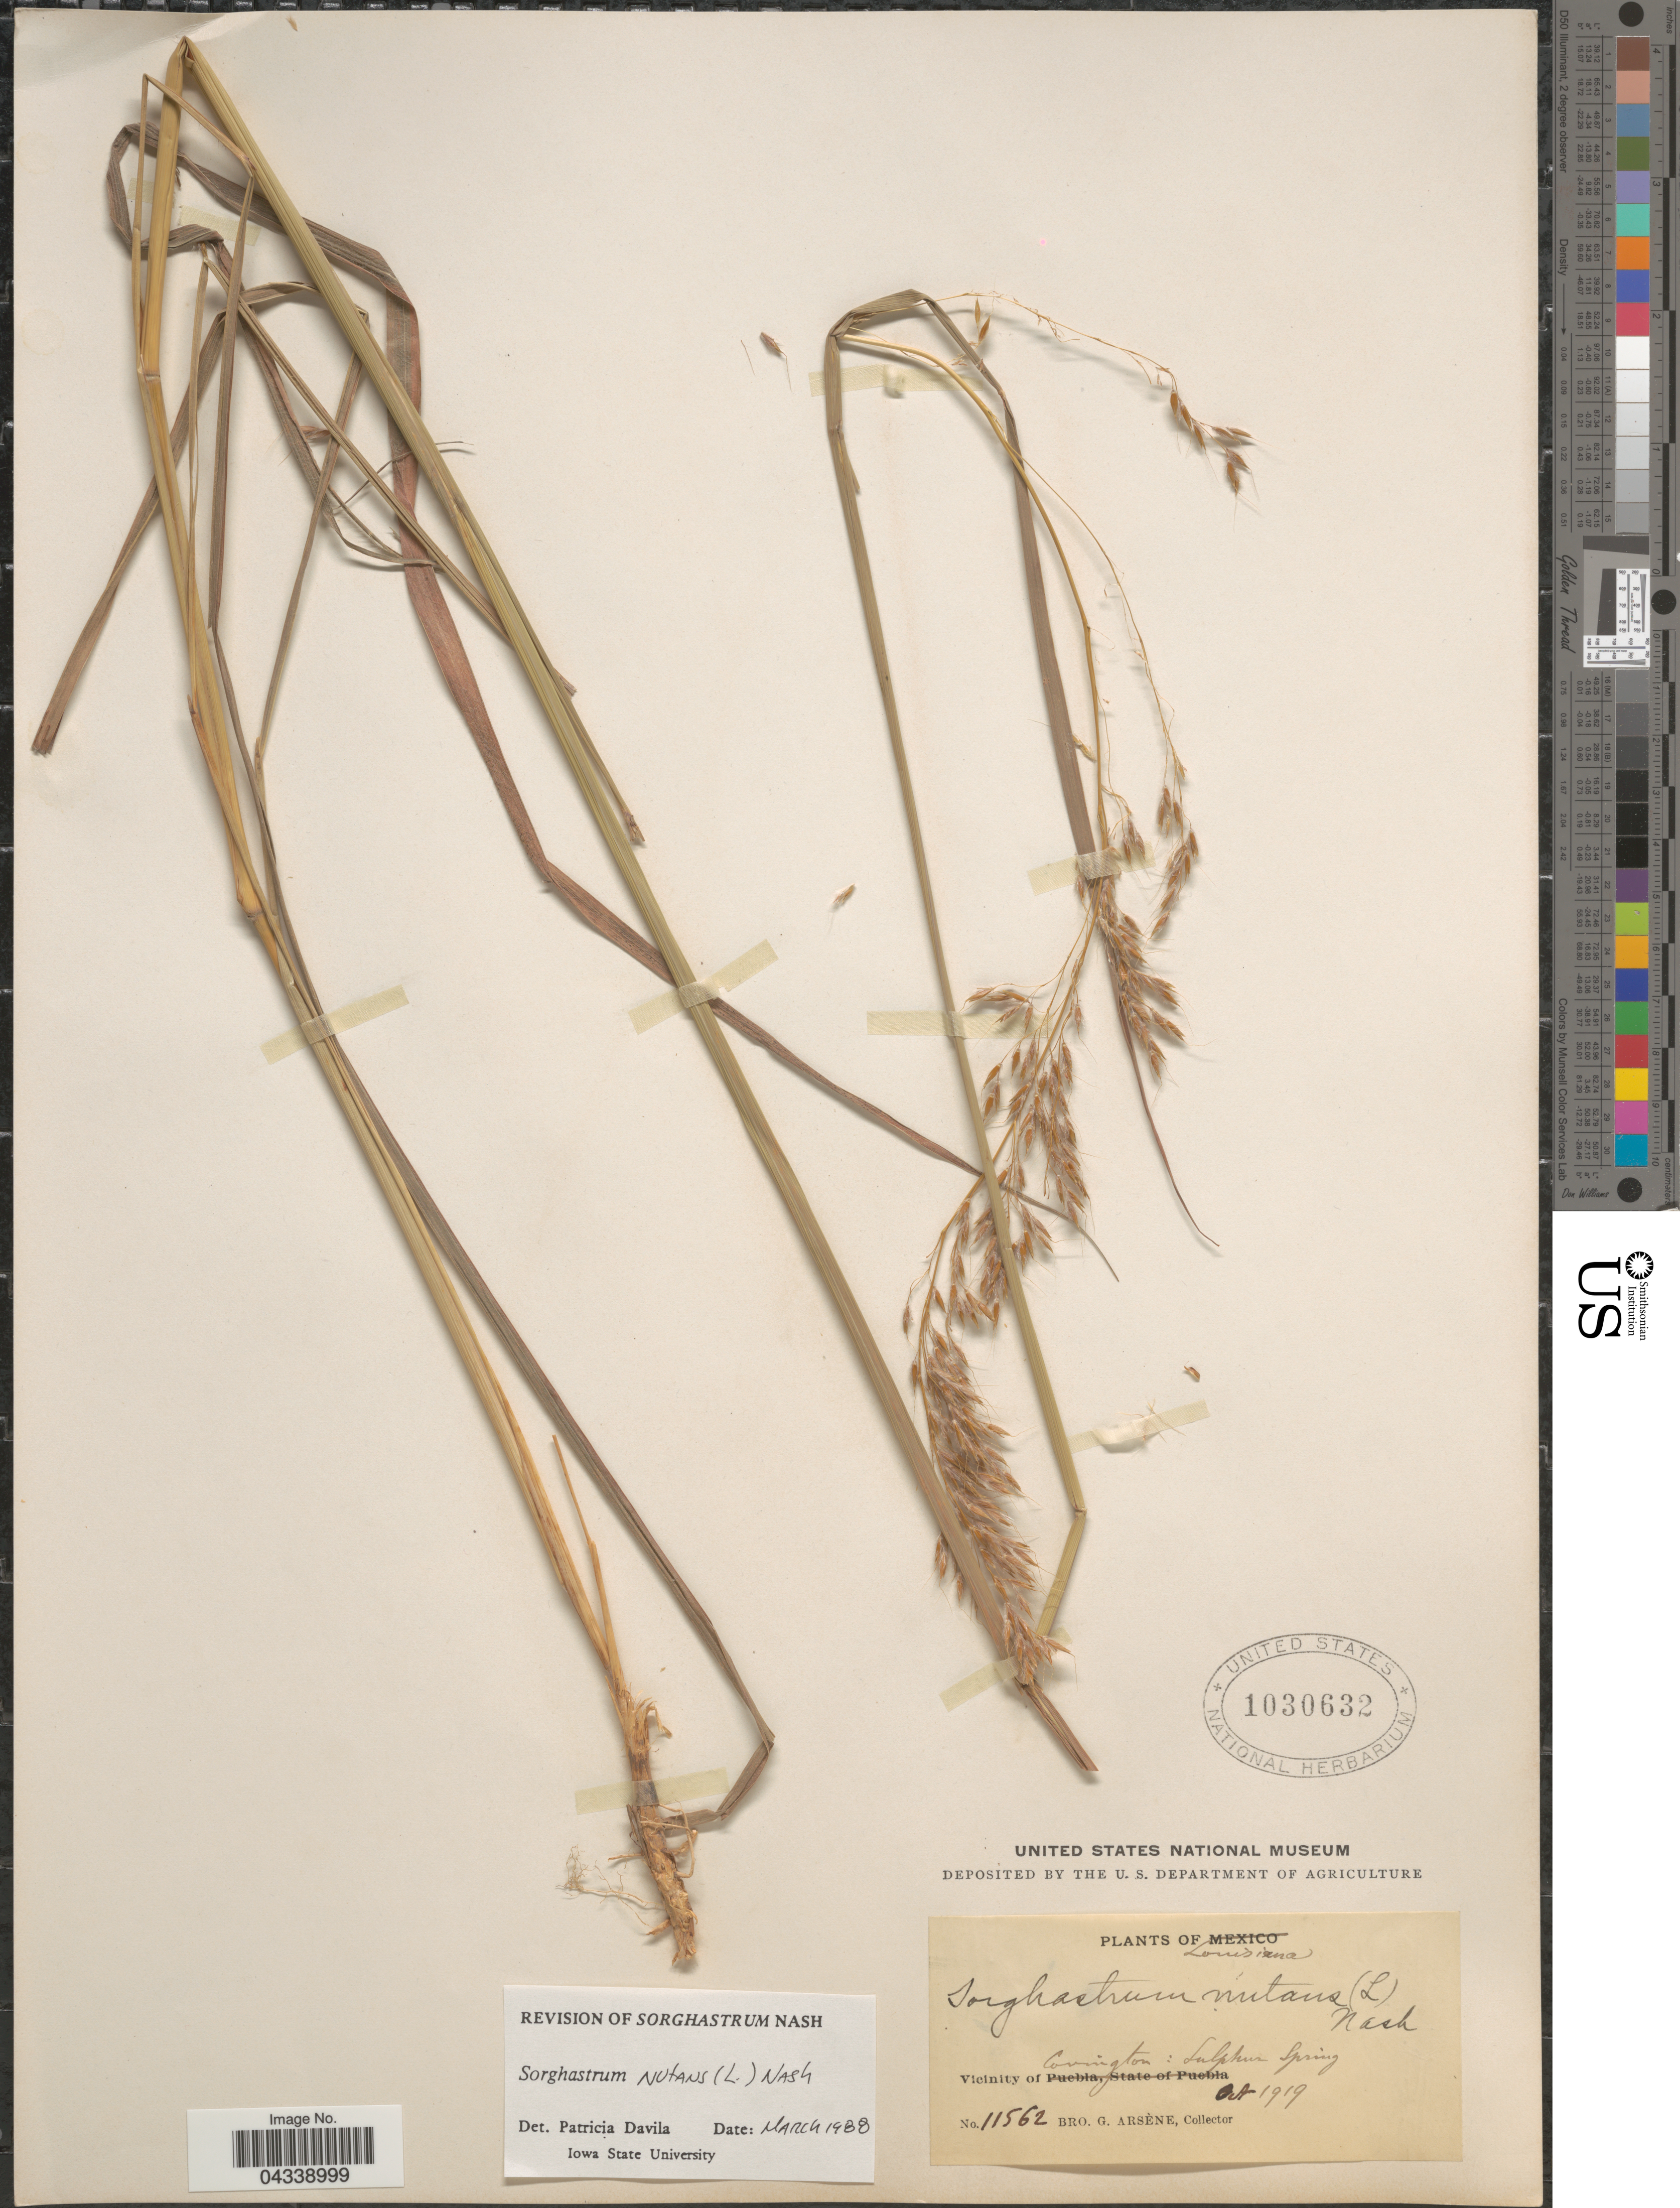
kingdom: Plantae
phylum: Tracheophyta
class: Liliopsida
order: Poales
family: Poaceae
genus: Sorghastrum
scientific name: Sorghastrum nutans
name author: (L.) Nash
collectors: Bro. G. Arsène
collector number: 11562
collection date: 1919-10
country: United States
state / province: Louisiana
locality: Vicinity of Covington: Sulphur Spring.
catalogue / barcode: US 1030632